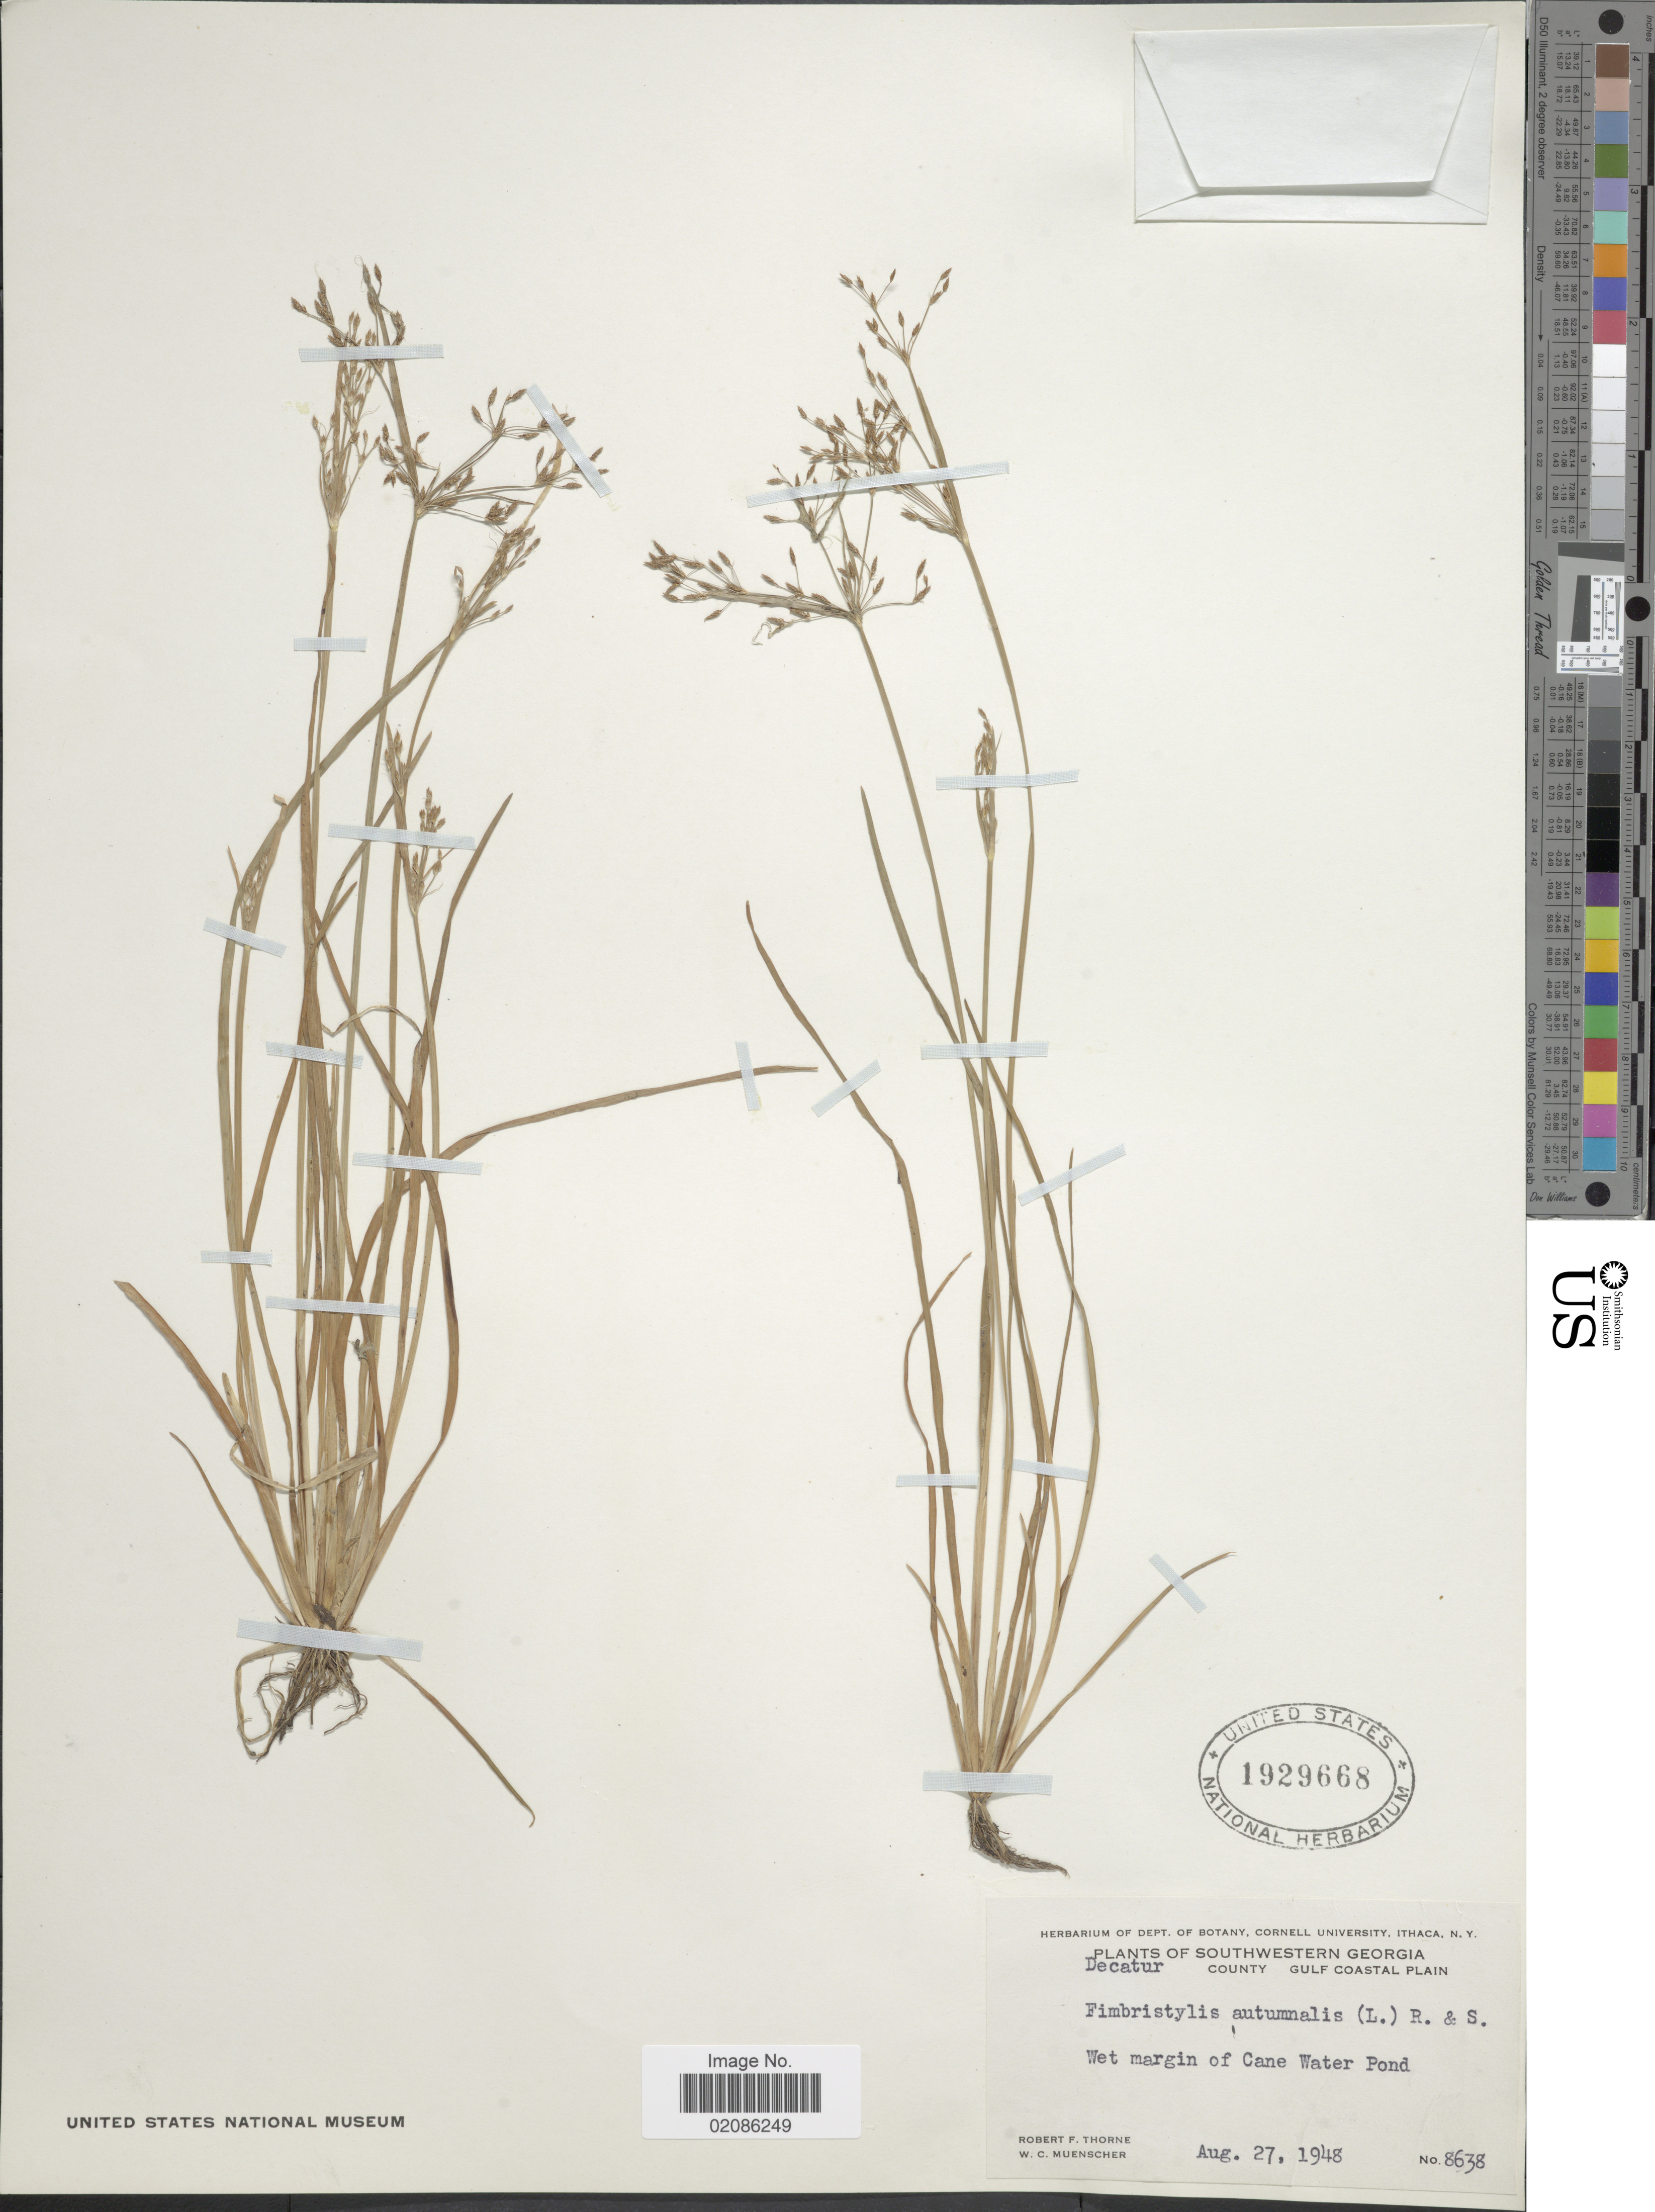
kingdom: Plantae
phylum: Tracheophyta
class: Liliopsida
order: Poales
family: Cyperaceae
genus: Fimbristylis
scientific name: Fimbristylis autumnalis (L.) Roem. & Schult.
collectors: R. F. Thorne & W. Muenscher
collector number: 8638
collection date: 1948-08-27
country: United States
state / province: Georgia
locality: Southwestern Georgia, Decatur County, Gulf Coastal Plain, Wet margin of Cane Water Pond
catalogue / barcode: US 1929668